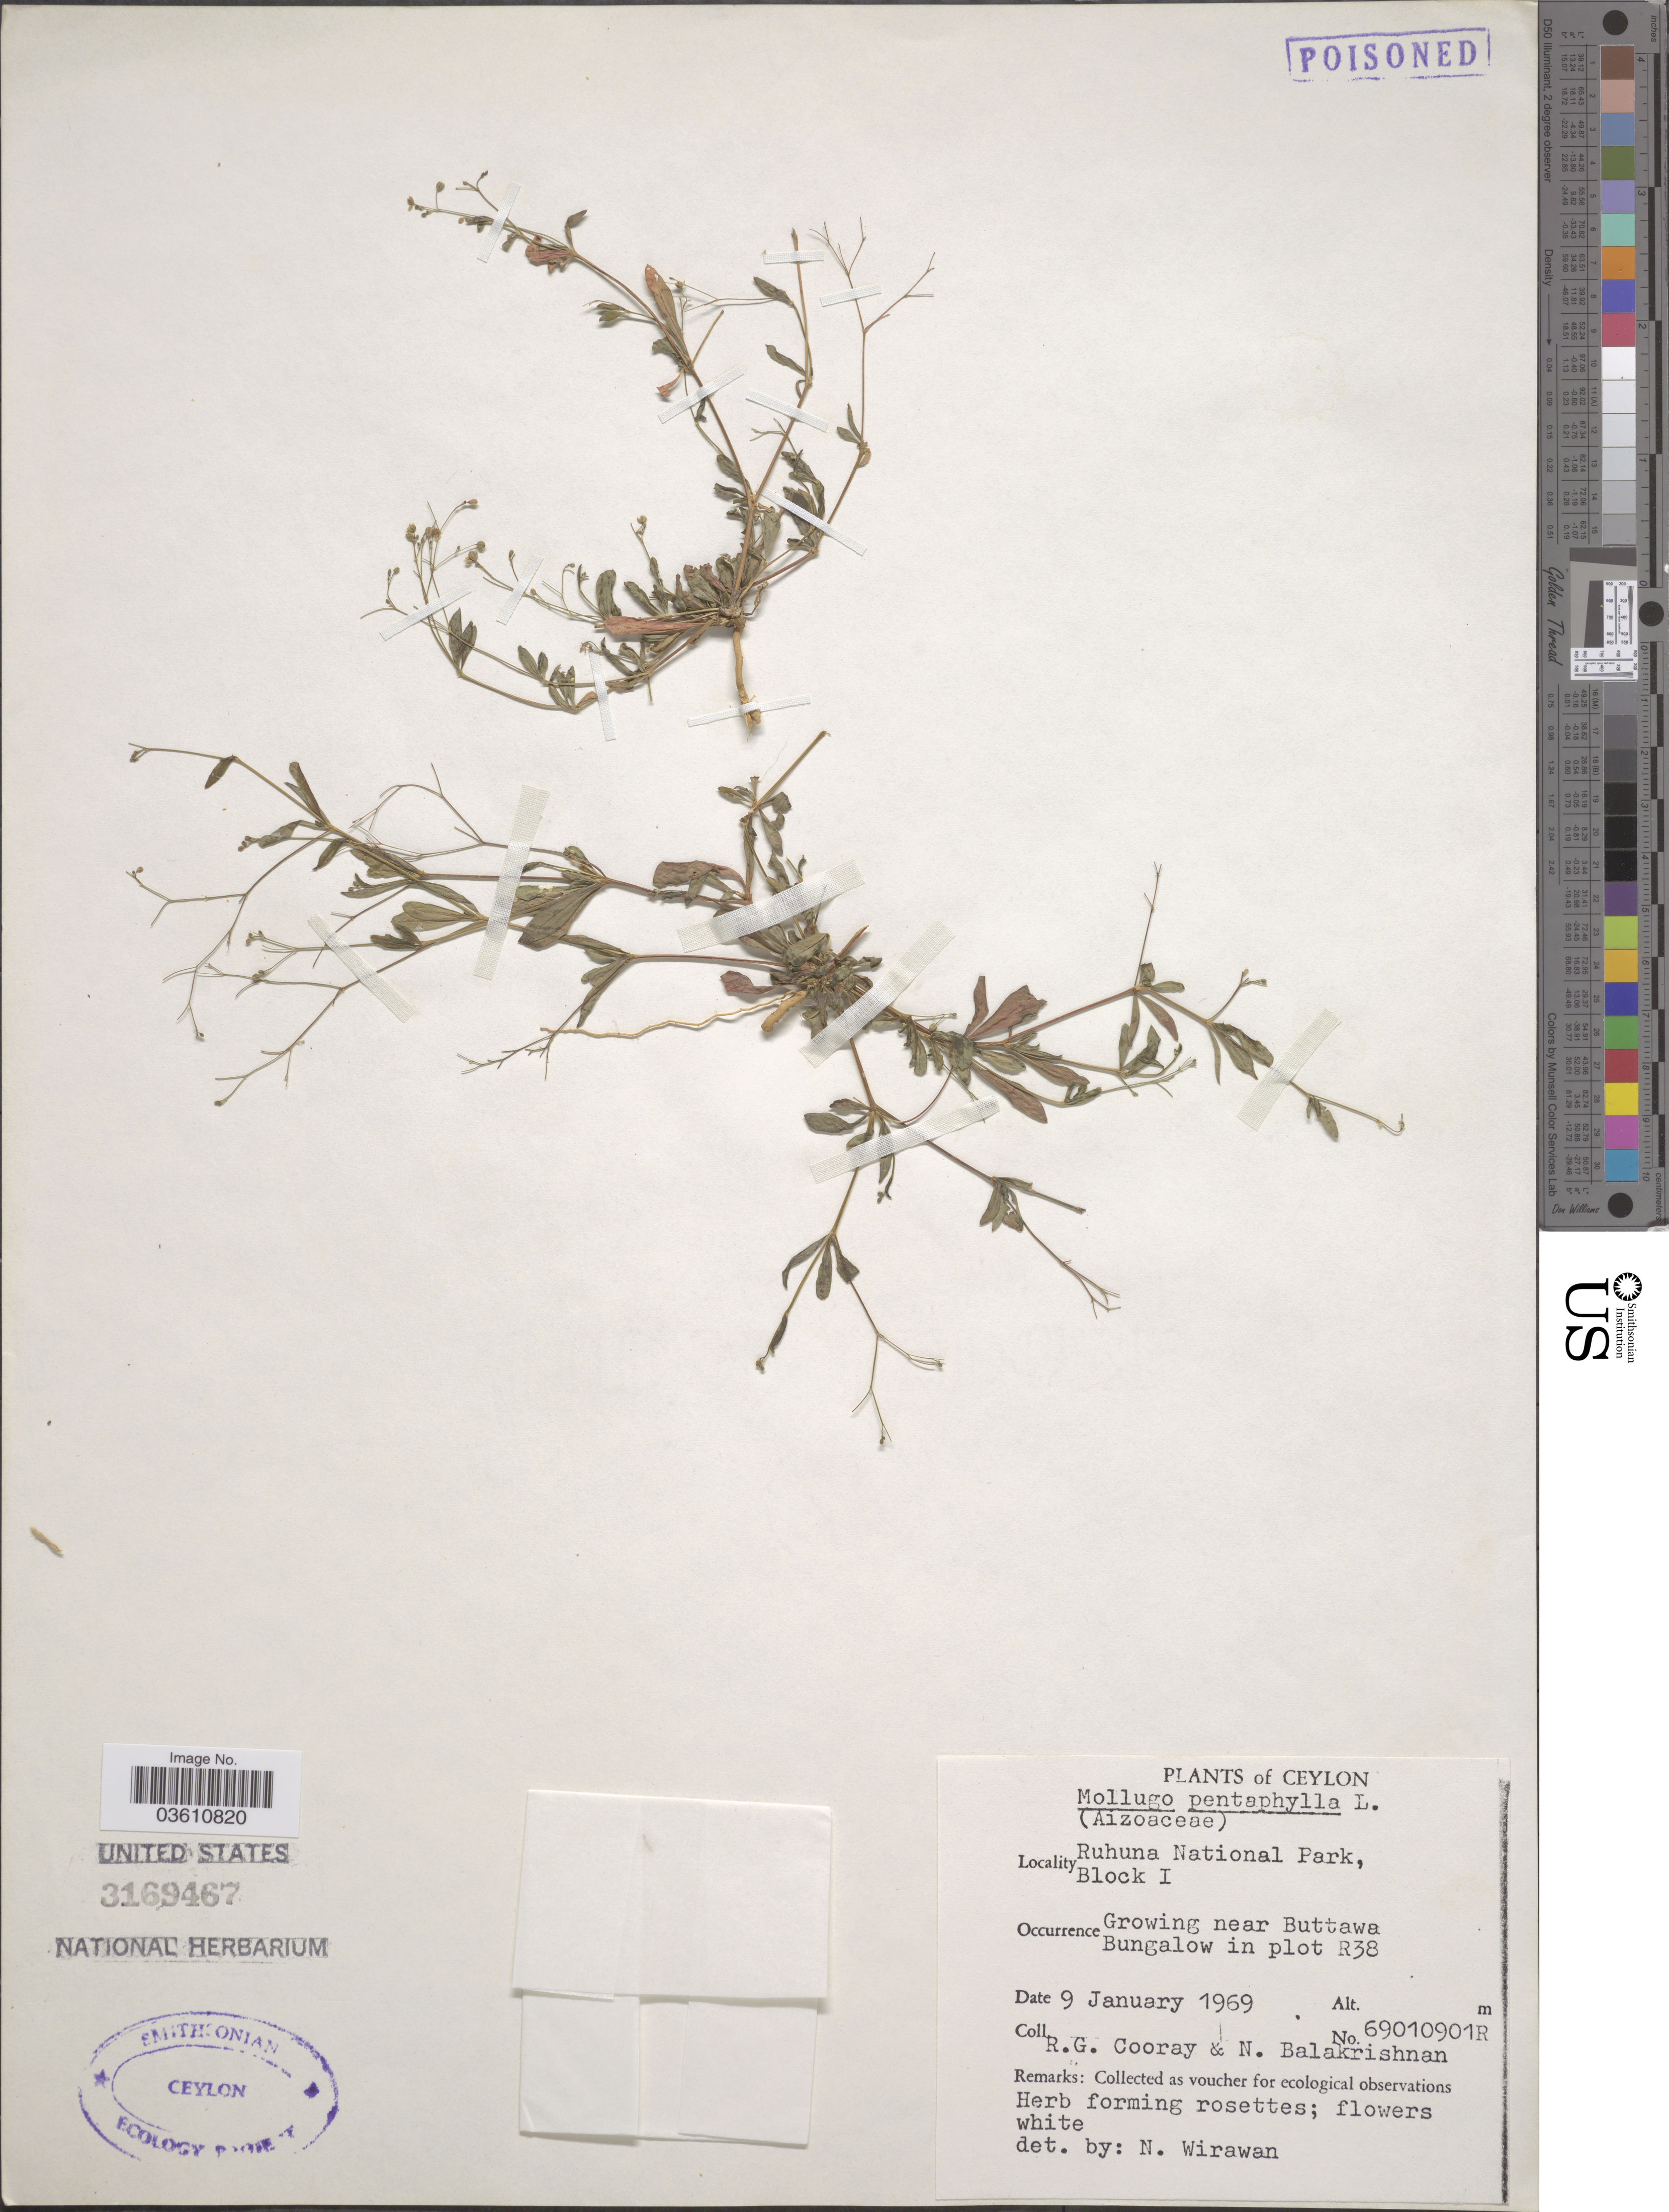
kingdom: Plantae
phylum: Tracheophyta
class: Magnoliopsida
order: Caryophyllales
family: Molluginaceae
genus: Trigastrotheca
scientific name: Trigastrotheca pentaphylla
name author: (L.) Thulin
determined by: Strong, Mark T., (BOT), Smithsonian Institution - National Museum of Natural History (UNITED STATES)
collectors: R. Cooray & N. Balakrishnan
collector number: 69010901R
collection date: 1969-01-09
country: Sri Lanka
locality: Ceylon. Ruhuna National Park. Block I. Near Buttawa Bungalow in plot R38.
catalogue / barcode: US 3169467